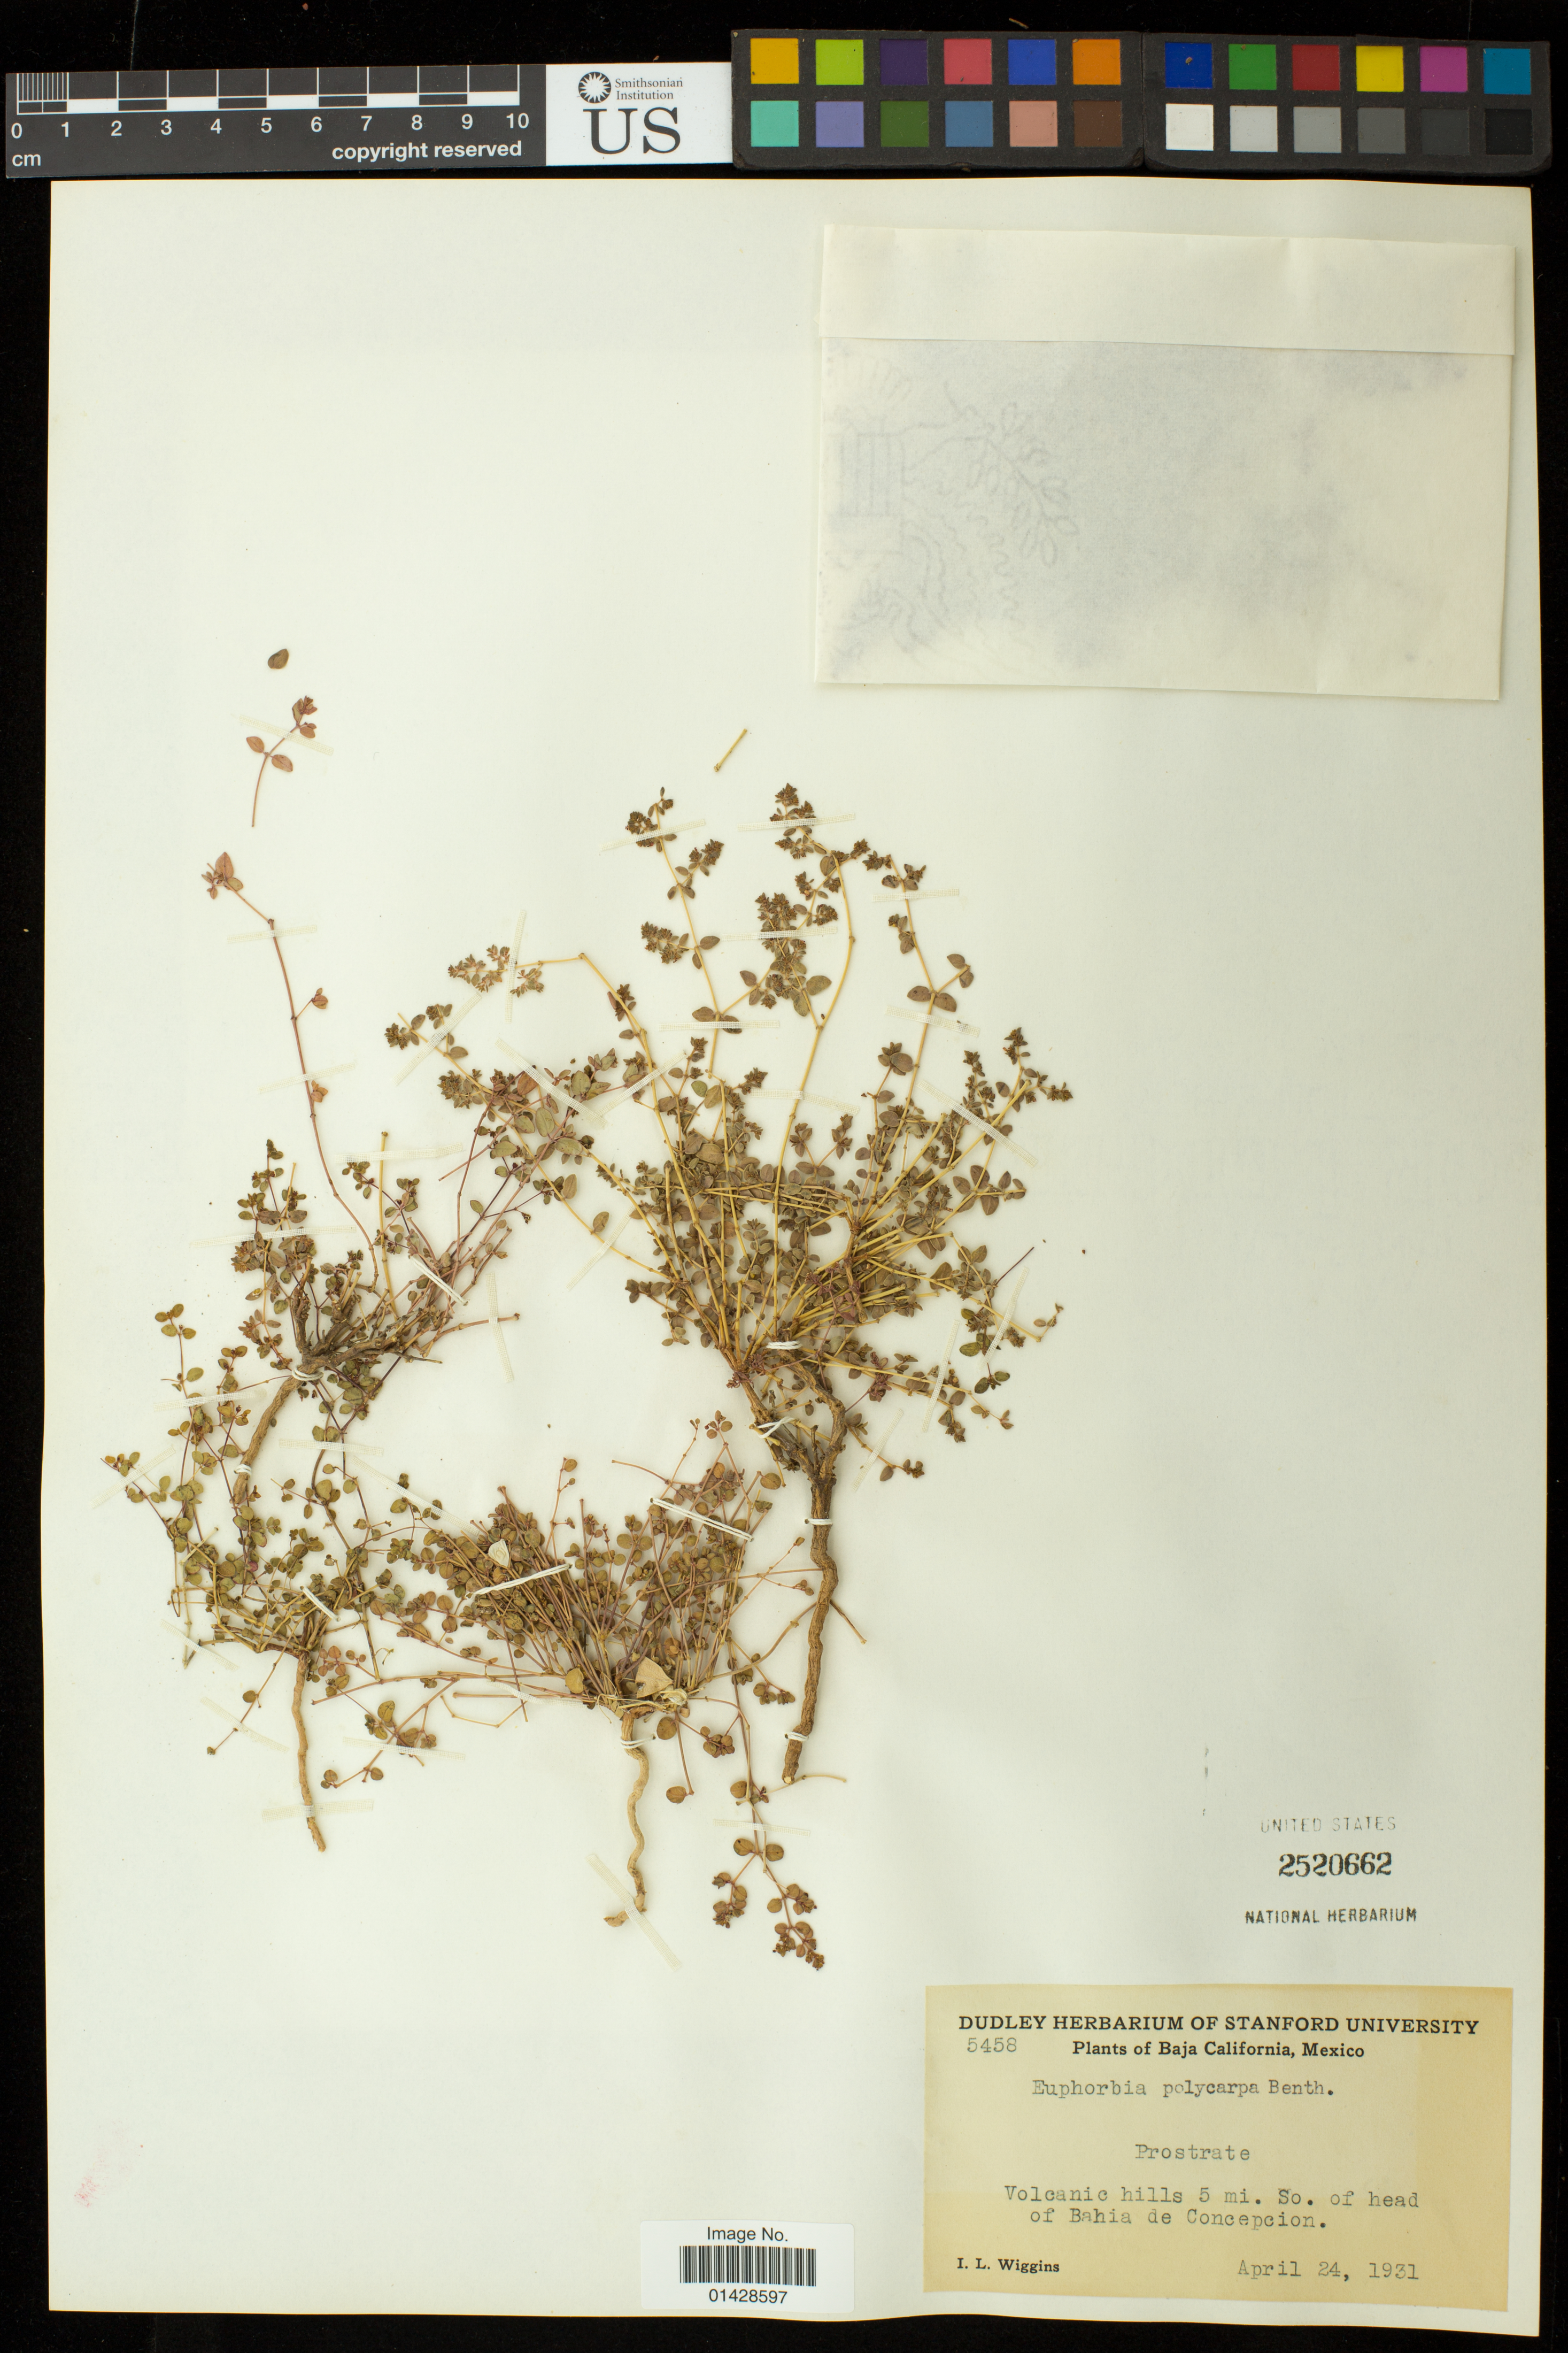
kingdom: Plantae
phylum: Tracheophyta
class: Magnoliopsida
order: Malpighiales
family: Euphorbiaceae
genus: Euphorbia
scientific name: Euphorbia polycarpa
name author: Benth.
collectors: I. L. Wiggins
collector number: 5458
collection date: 1931-04-24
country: Mexico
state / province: Baja California Sur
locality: volcanic hills, 5 miles south of head of Bahia de Concepcion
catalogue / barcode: US 2520662